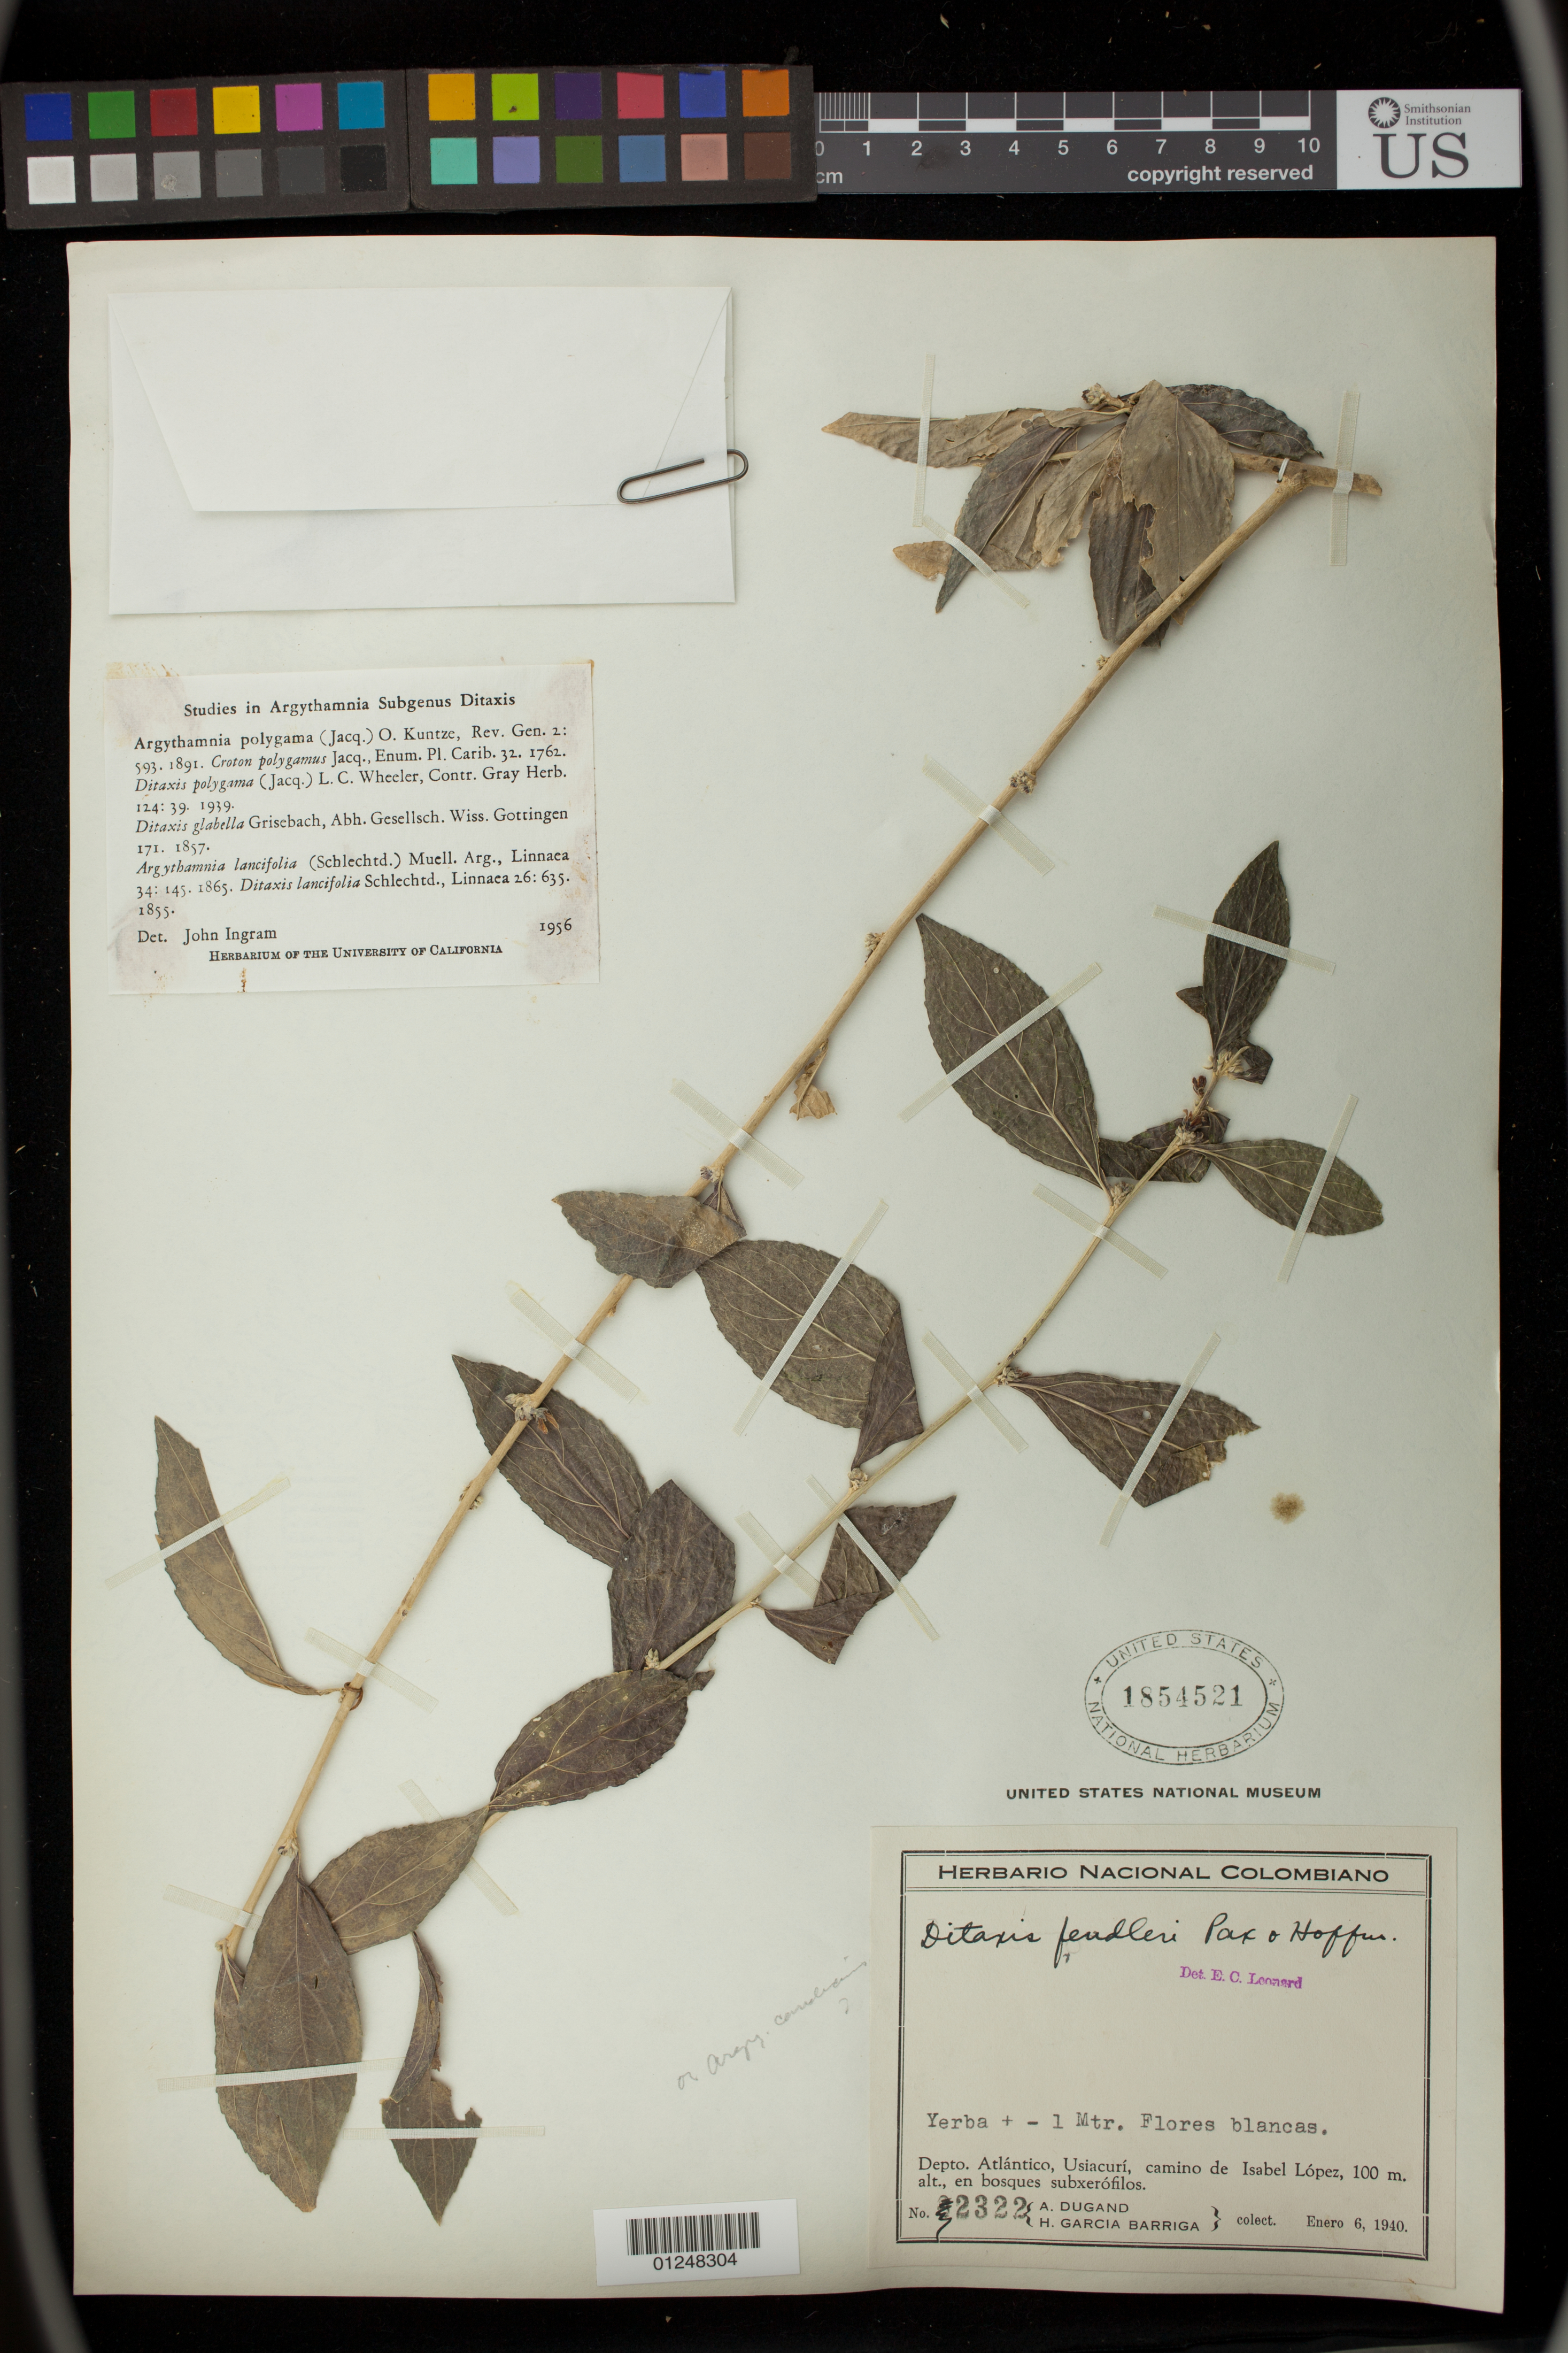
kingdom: Plantae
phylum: Tracheophyta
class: Magnoliopsida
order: Malpighiales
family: Euphorbiaceae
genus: Argythamnia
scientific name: Argythamnia polygama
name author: (Jacq.) Kuntze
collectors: A. Dugand & H. García Barriga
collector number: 2322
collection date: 1940-01-06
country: Colombia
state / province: Atlántico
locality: Usiacuri, camino de Isabel Lopez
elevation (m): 100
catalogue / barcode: US 1854521